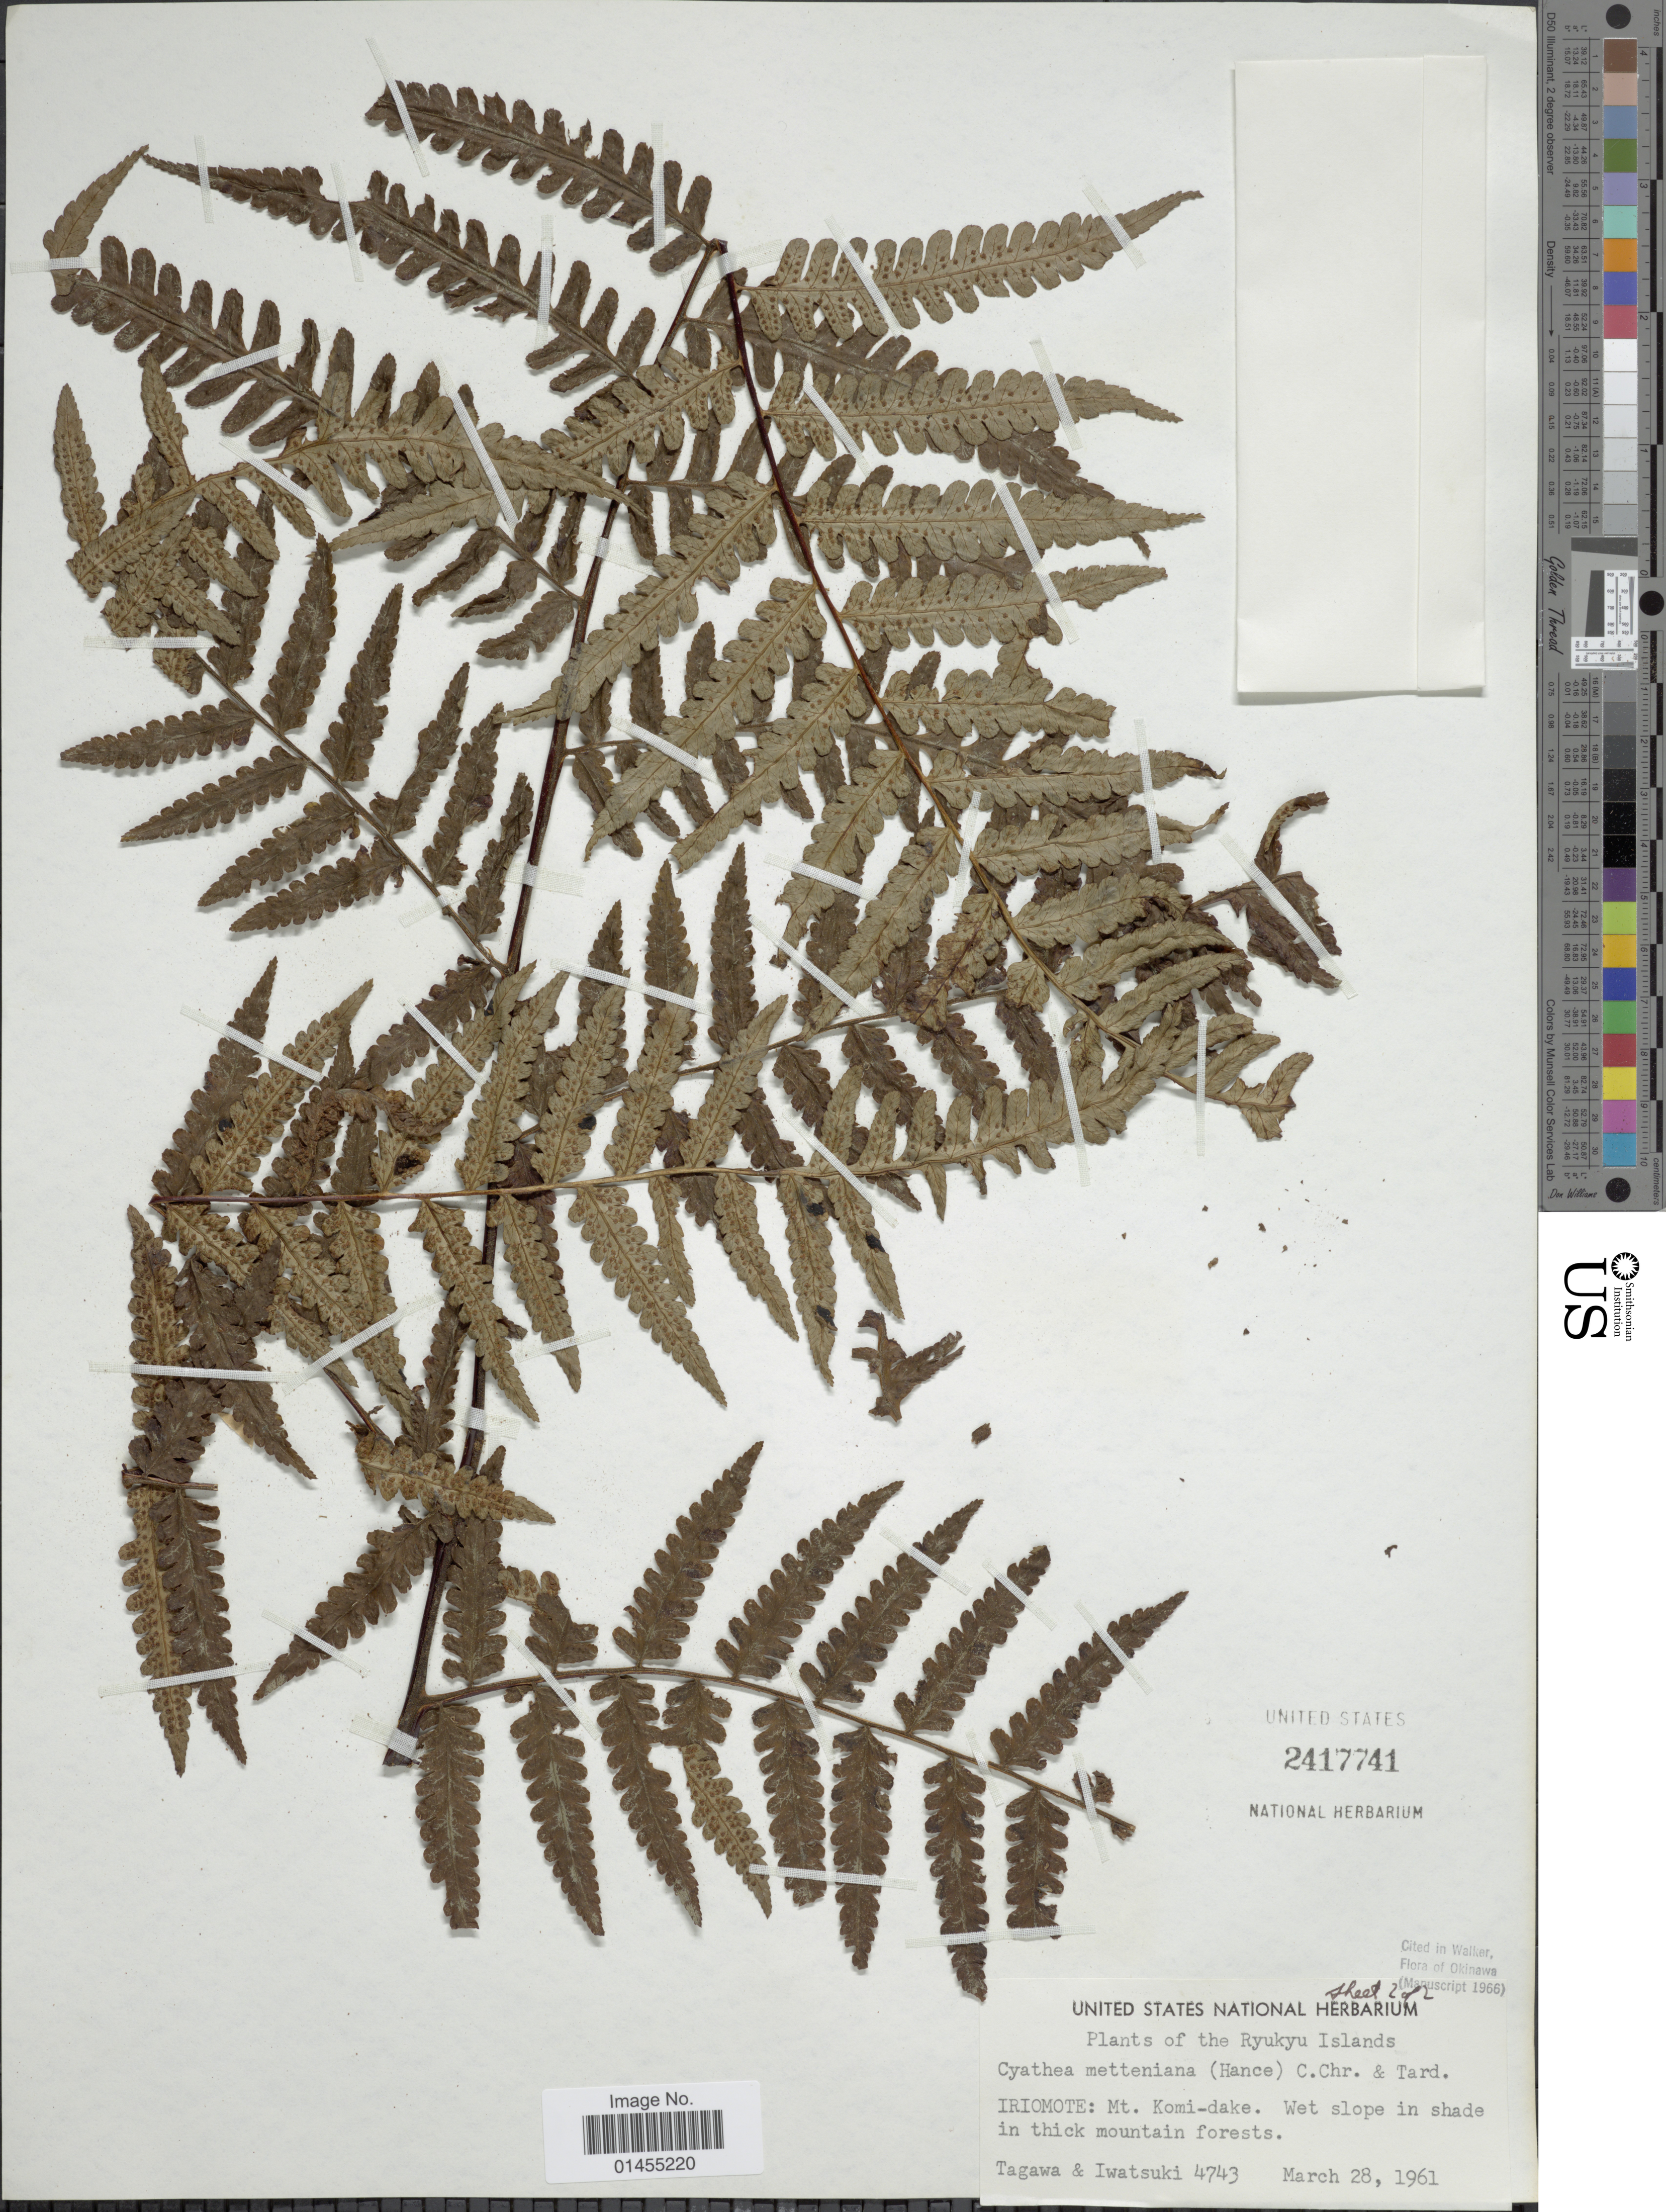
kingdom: Plantae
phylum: Tracheophyta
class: Polypodiopsida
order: Cyatheales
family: Cyatheaceae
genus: Alsophila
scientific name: Alsophila metteniana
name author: Hance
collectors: Tagawa & K. Iwatsuki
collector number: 4743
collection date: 1961-03-28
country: Japan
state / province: Okinawa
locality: The Ryukyu Islands, Iriomote: Mt. Komi-dake. Wet slope in shade in thick mountain forest.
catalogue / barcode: US 241774